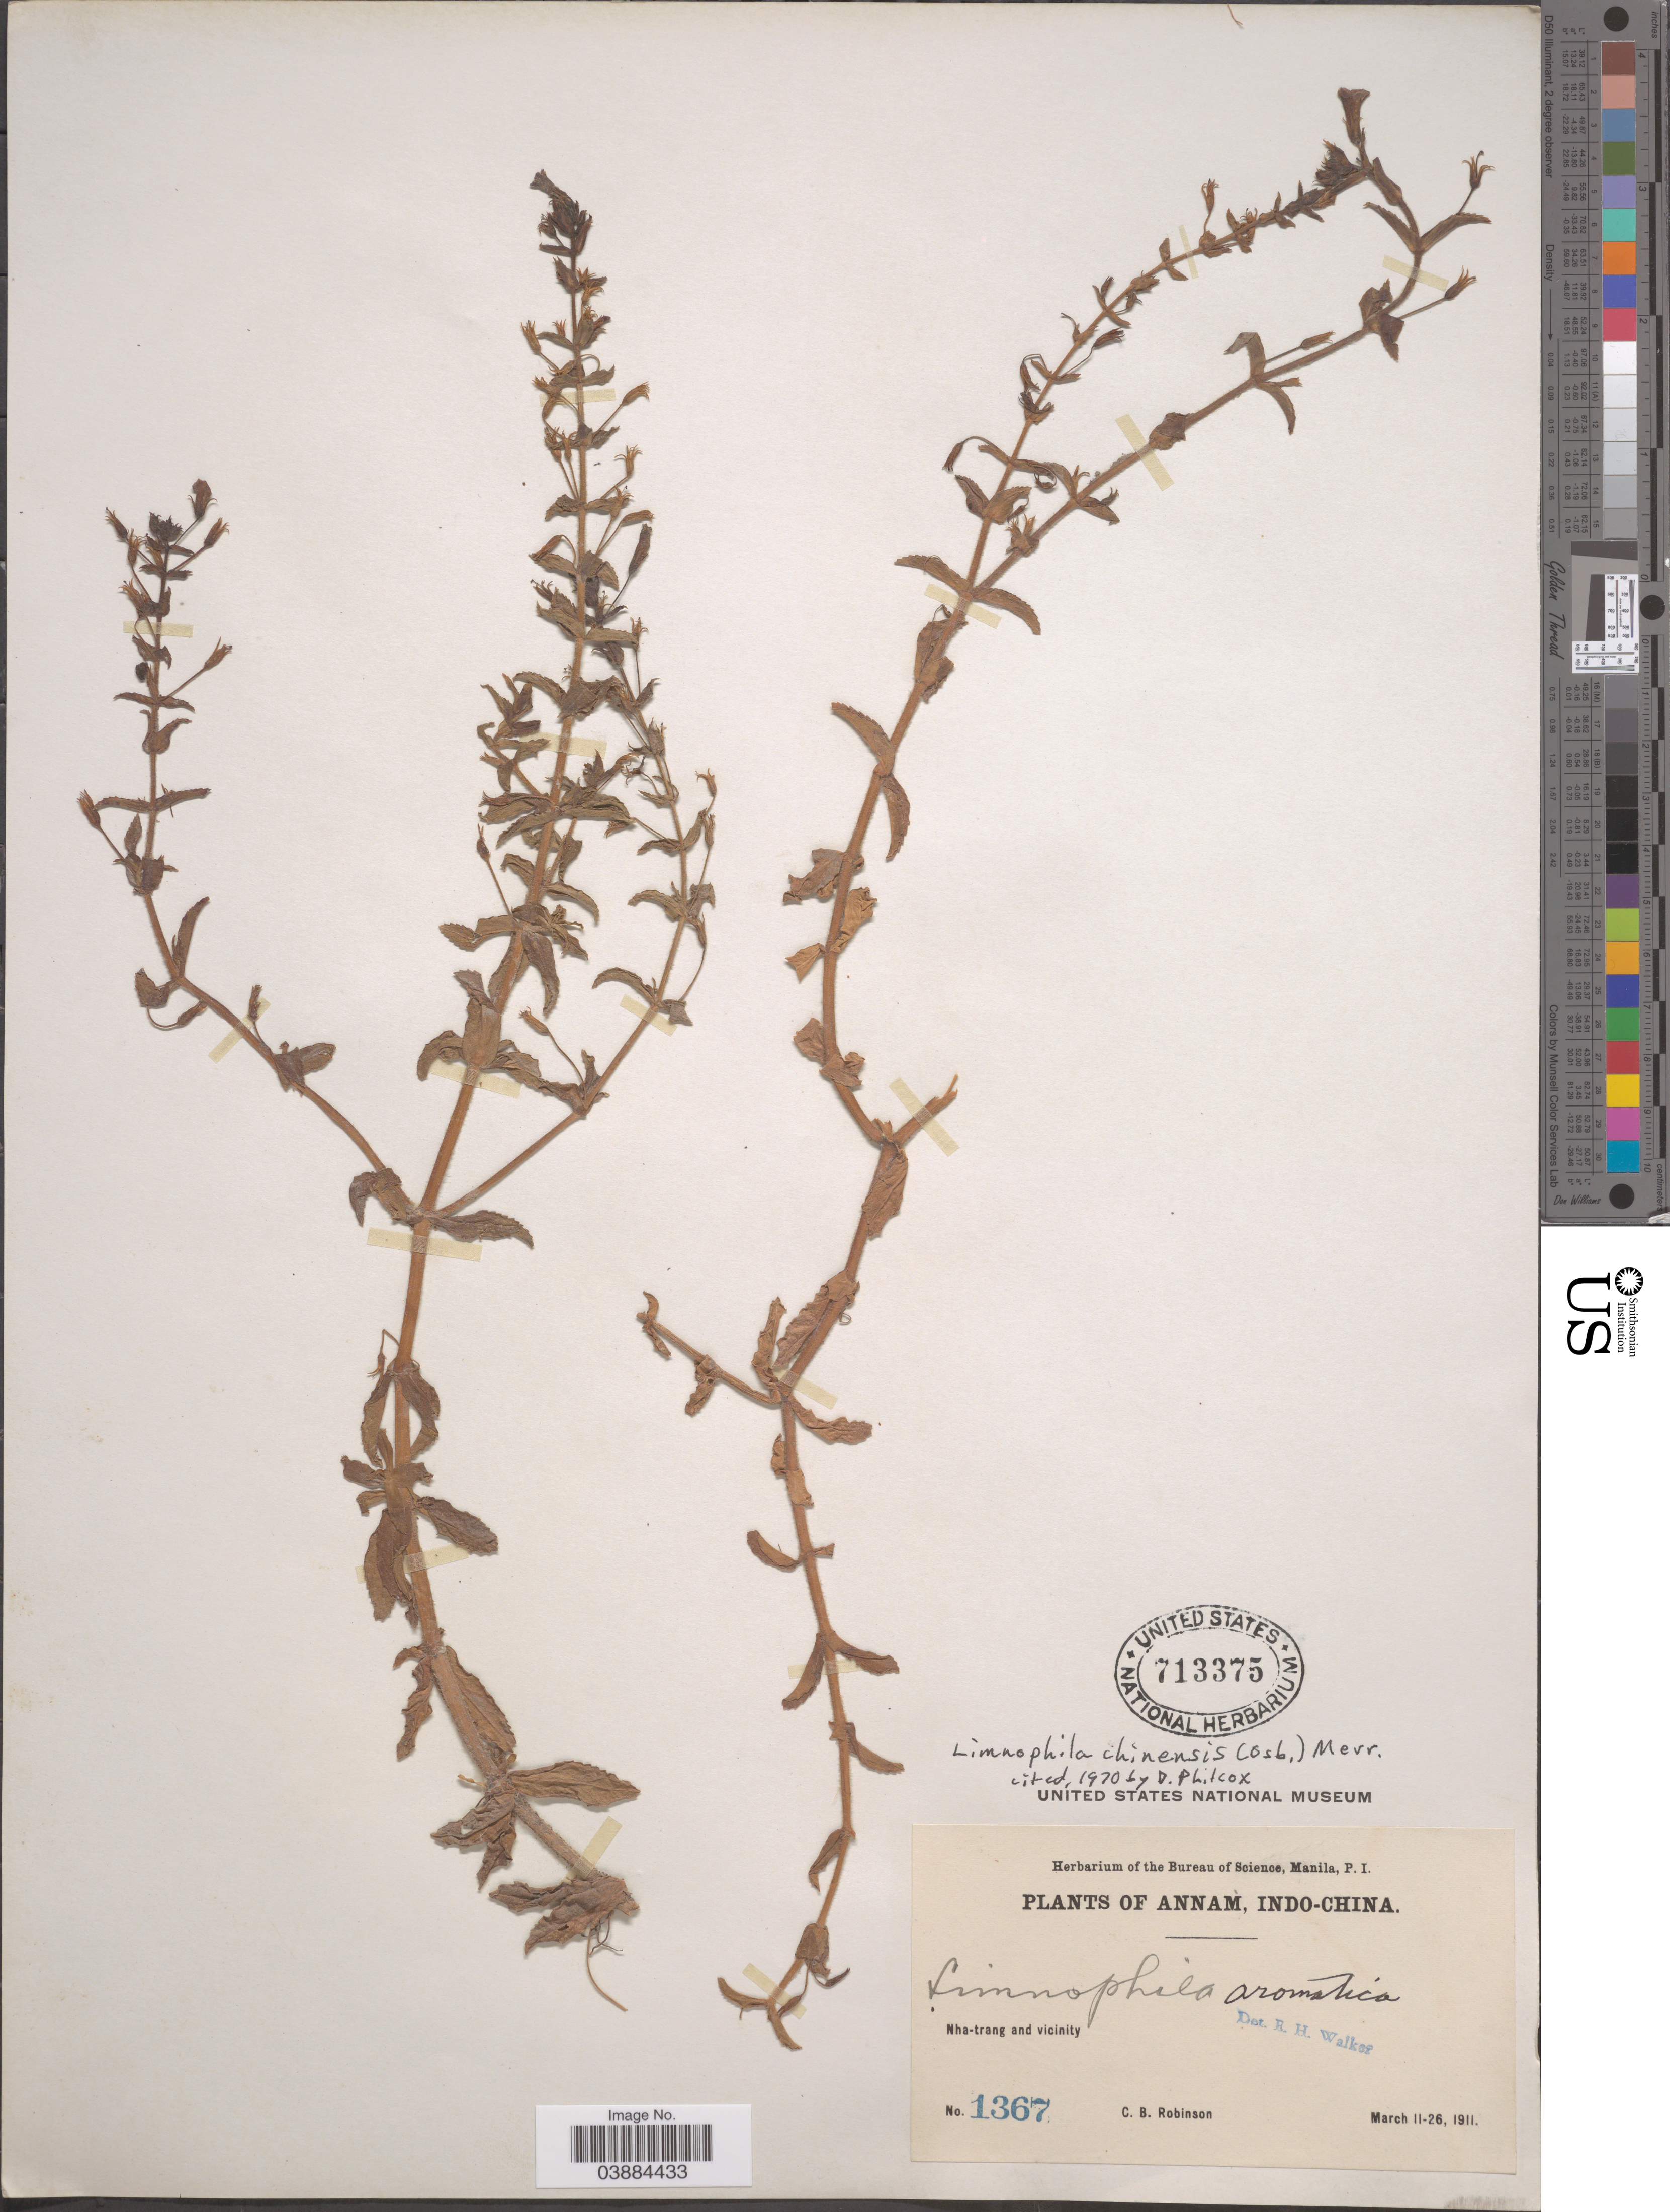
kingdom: Plantae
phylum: Tracheophyta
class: Magnoliopsida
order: Lamiales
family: Plantaginaceae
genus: Limnophila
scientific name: Limnophila chinensis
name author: (Osbeck) Merr.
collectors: C. Robinson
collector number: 1367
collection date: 1911-03-11/1911-03-26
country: Vietnam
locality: Annam, Indo-China. Nha-trang and vicinity.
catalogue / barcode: US 713375